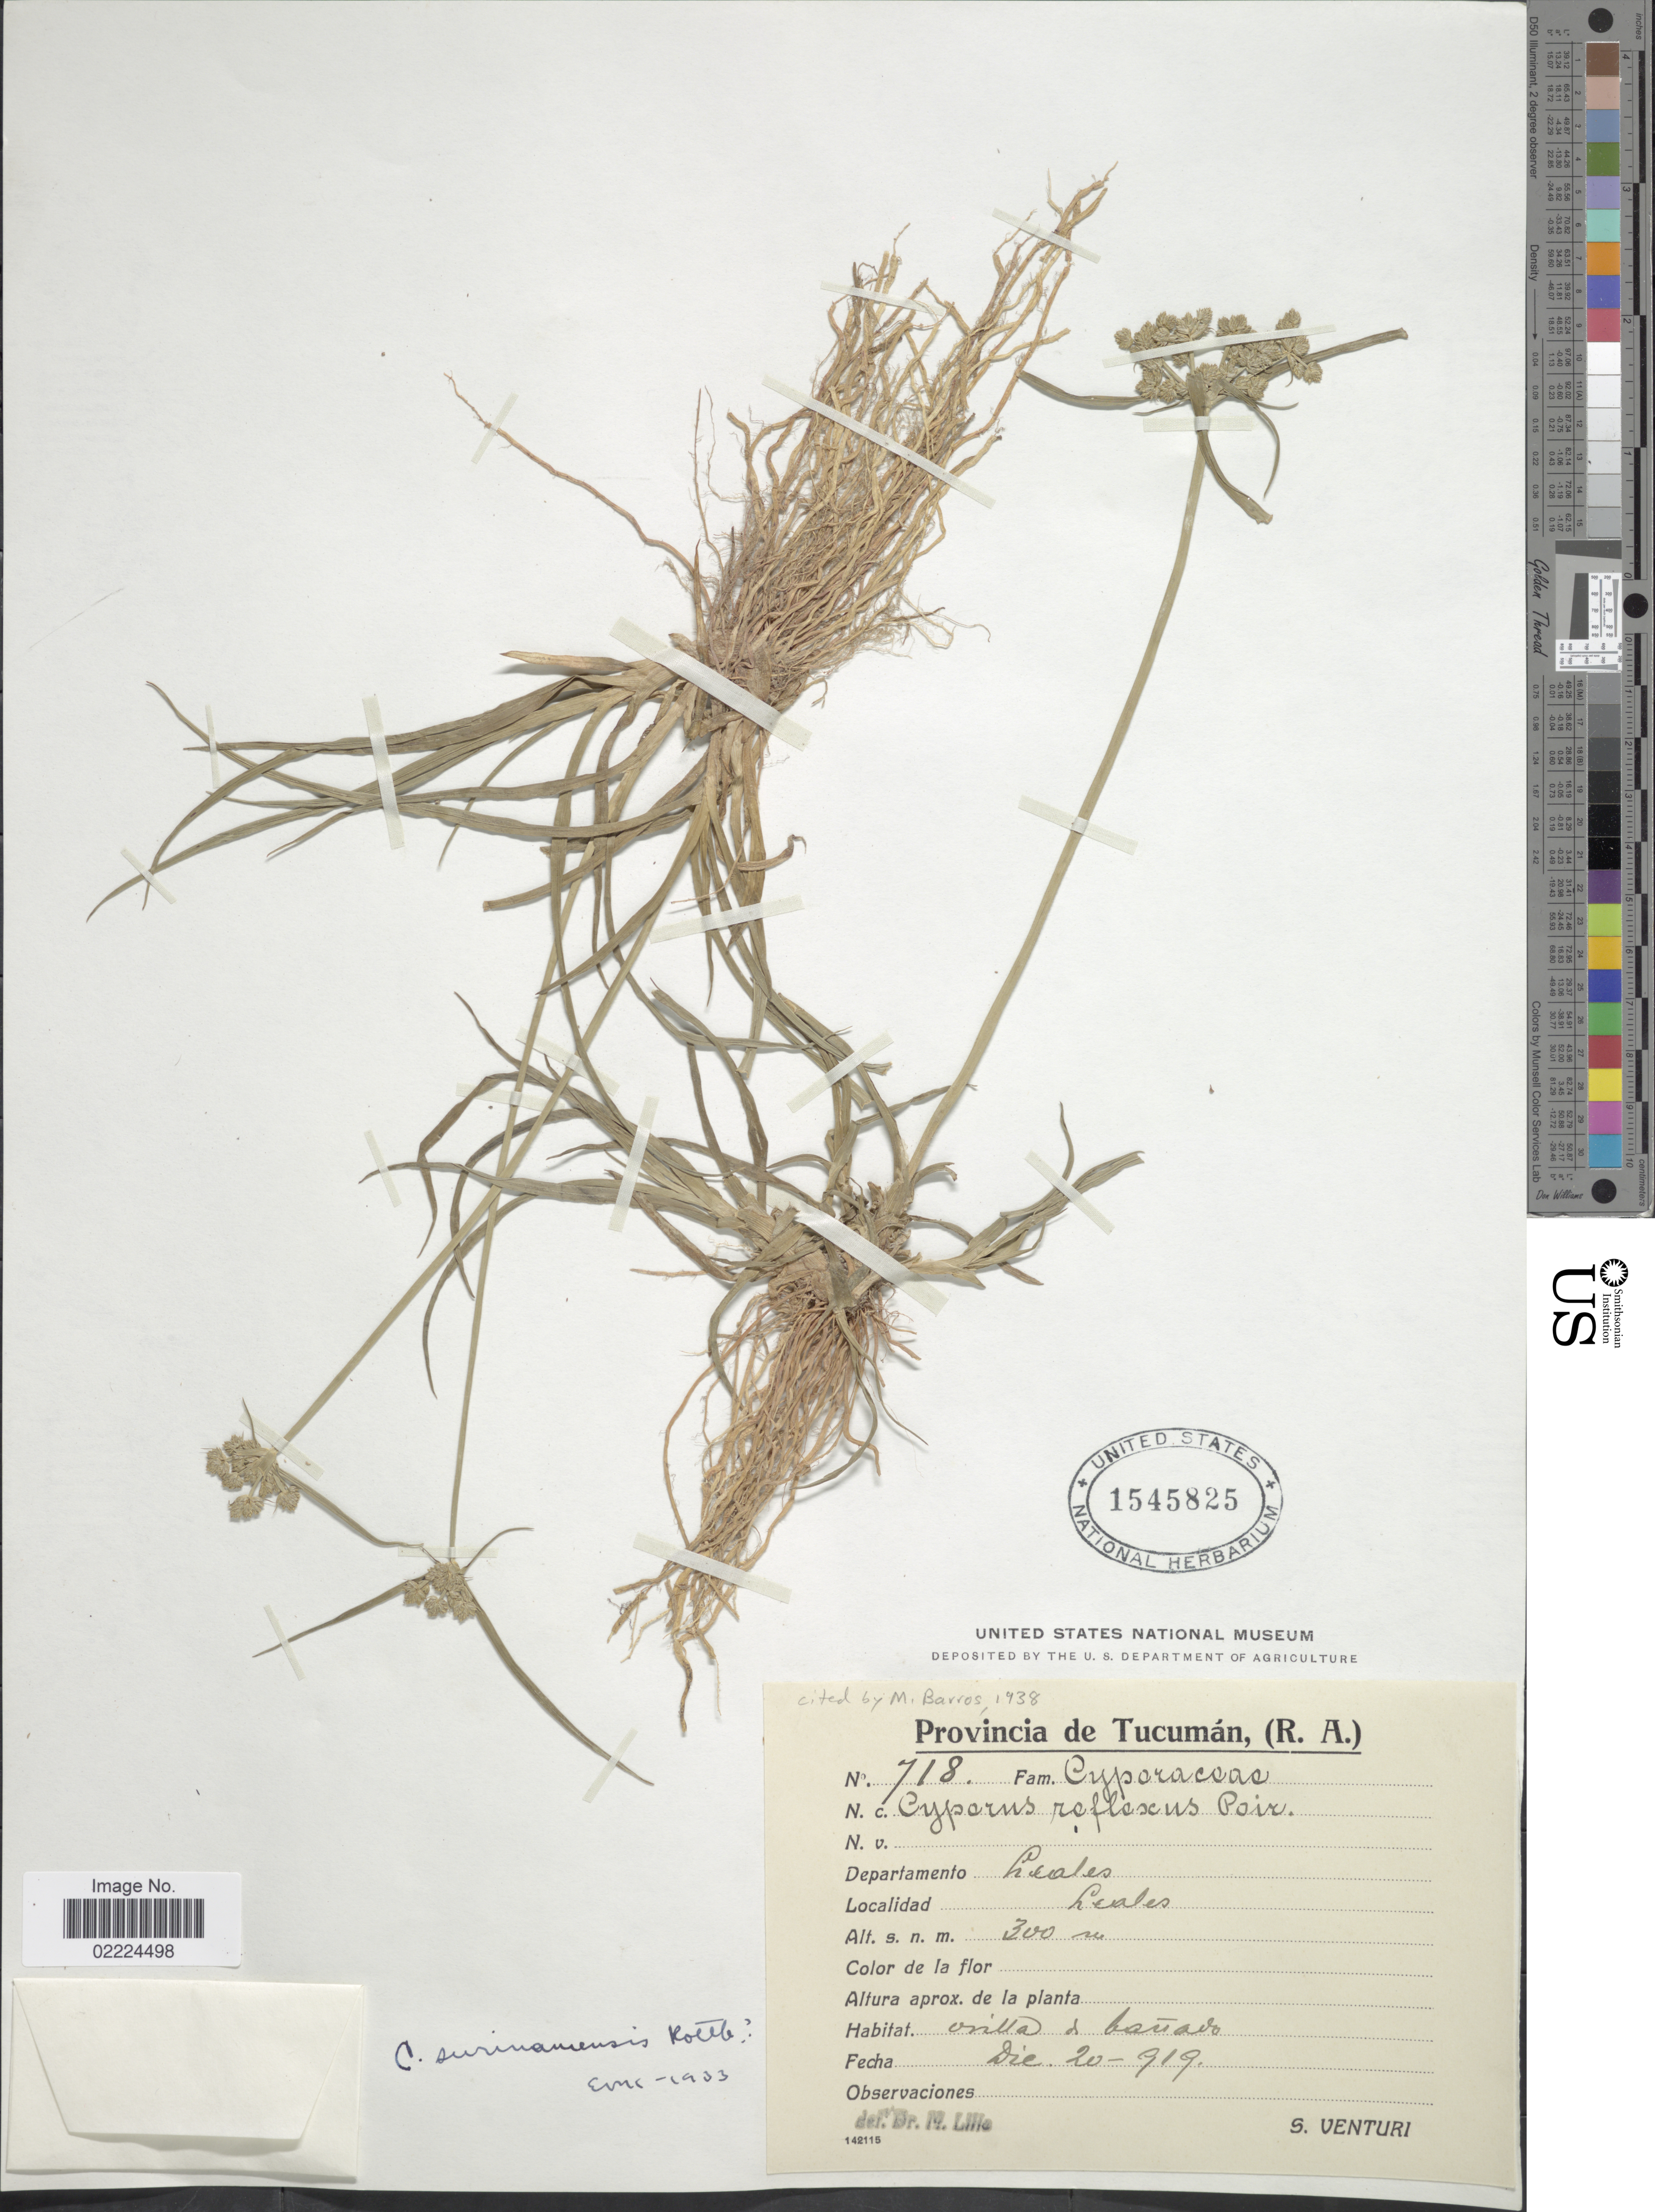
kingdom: Plantae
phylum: Tracheophyta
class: Liliopsida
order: Poales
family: Cyperaceae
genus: Cyperus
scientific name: Cyperus surinamensis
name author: Rottb.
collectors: S. Venturi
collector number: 718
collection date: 1919-12-20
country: Argentina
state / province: Tucuman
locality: Departamento Leales, Leales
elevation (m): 300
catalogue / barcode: US 1545825